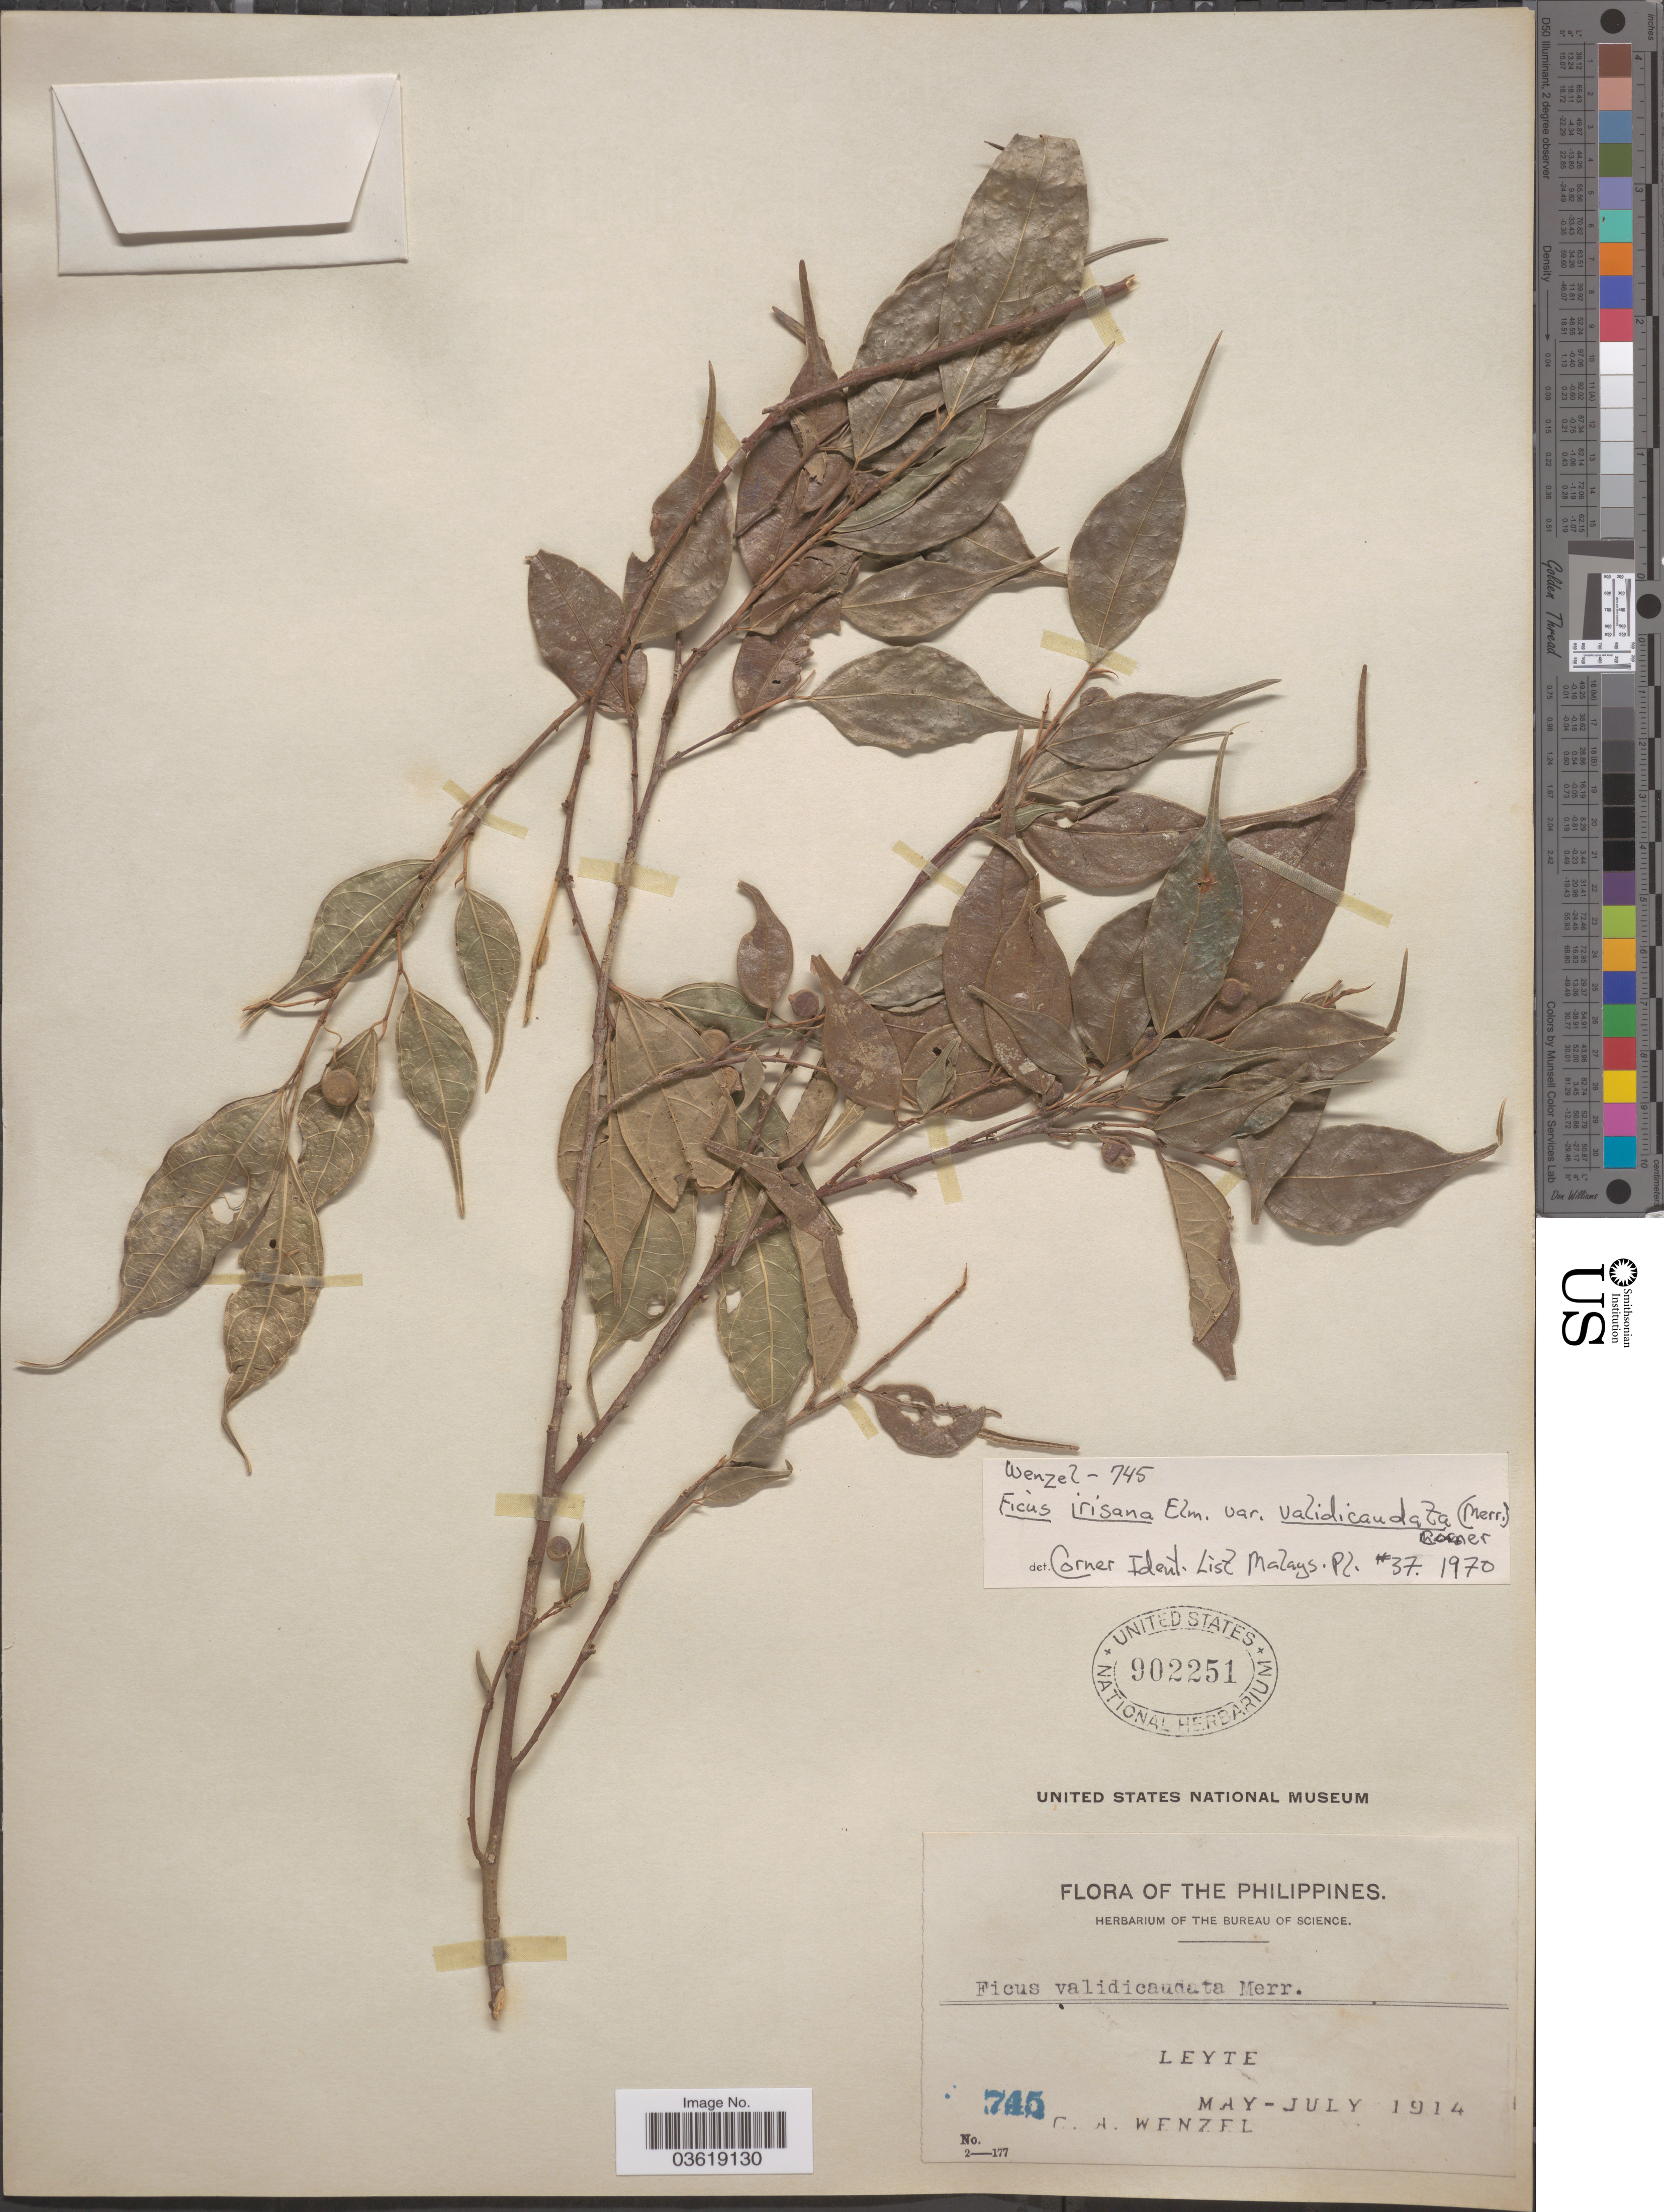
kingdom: Plantae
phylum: Tracheophyta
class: Magnoliopsida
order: Rosales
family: Moraceae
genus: Ficus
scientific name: Ficus irisana var. validicaudata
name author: Corner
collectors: C. Wenzel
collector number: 745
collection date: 1914-05/1914-07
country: Philippines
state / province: Eastern Visayas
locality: Leyte.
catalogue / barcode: US 902251